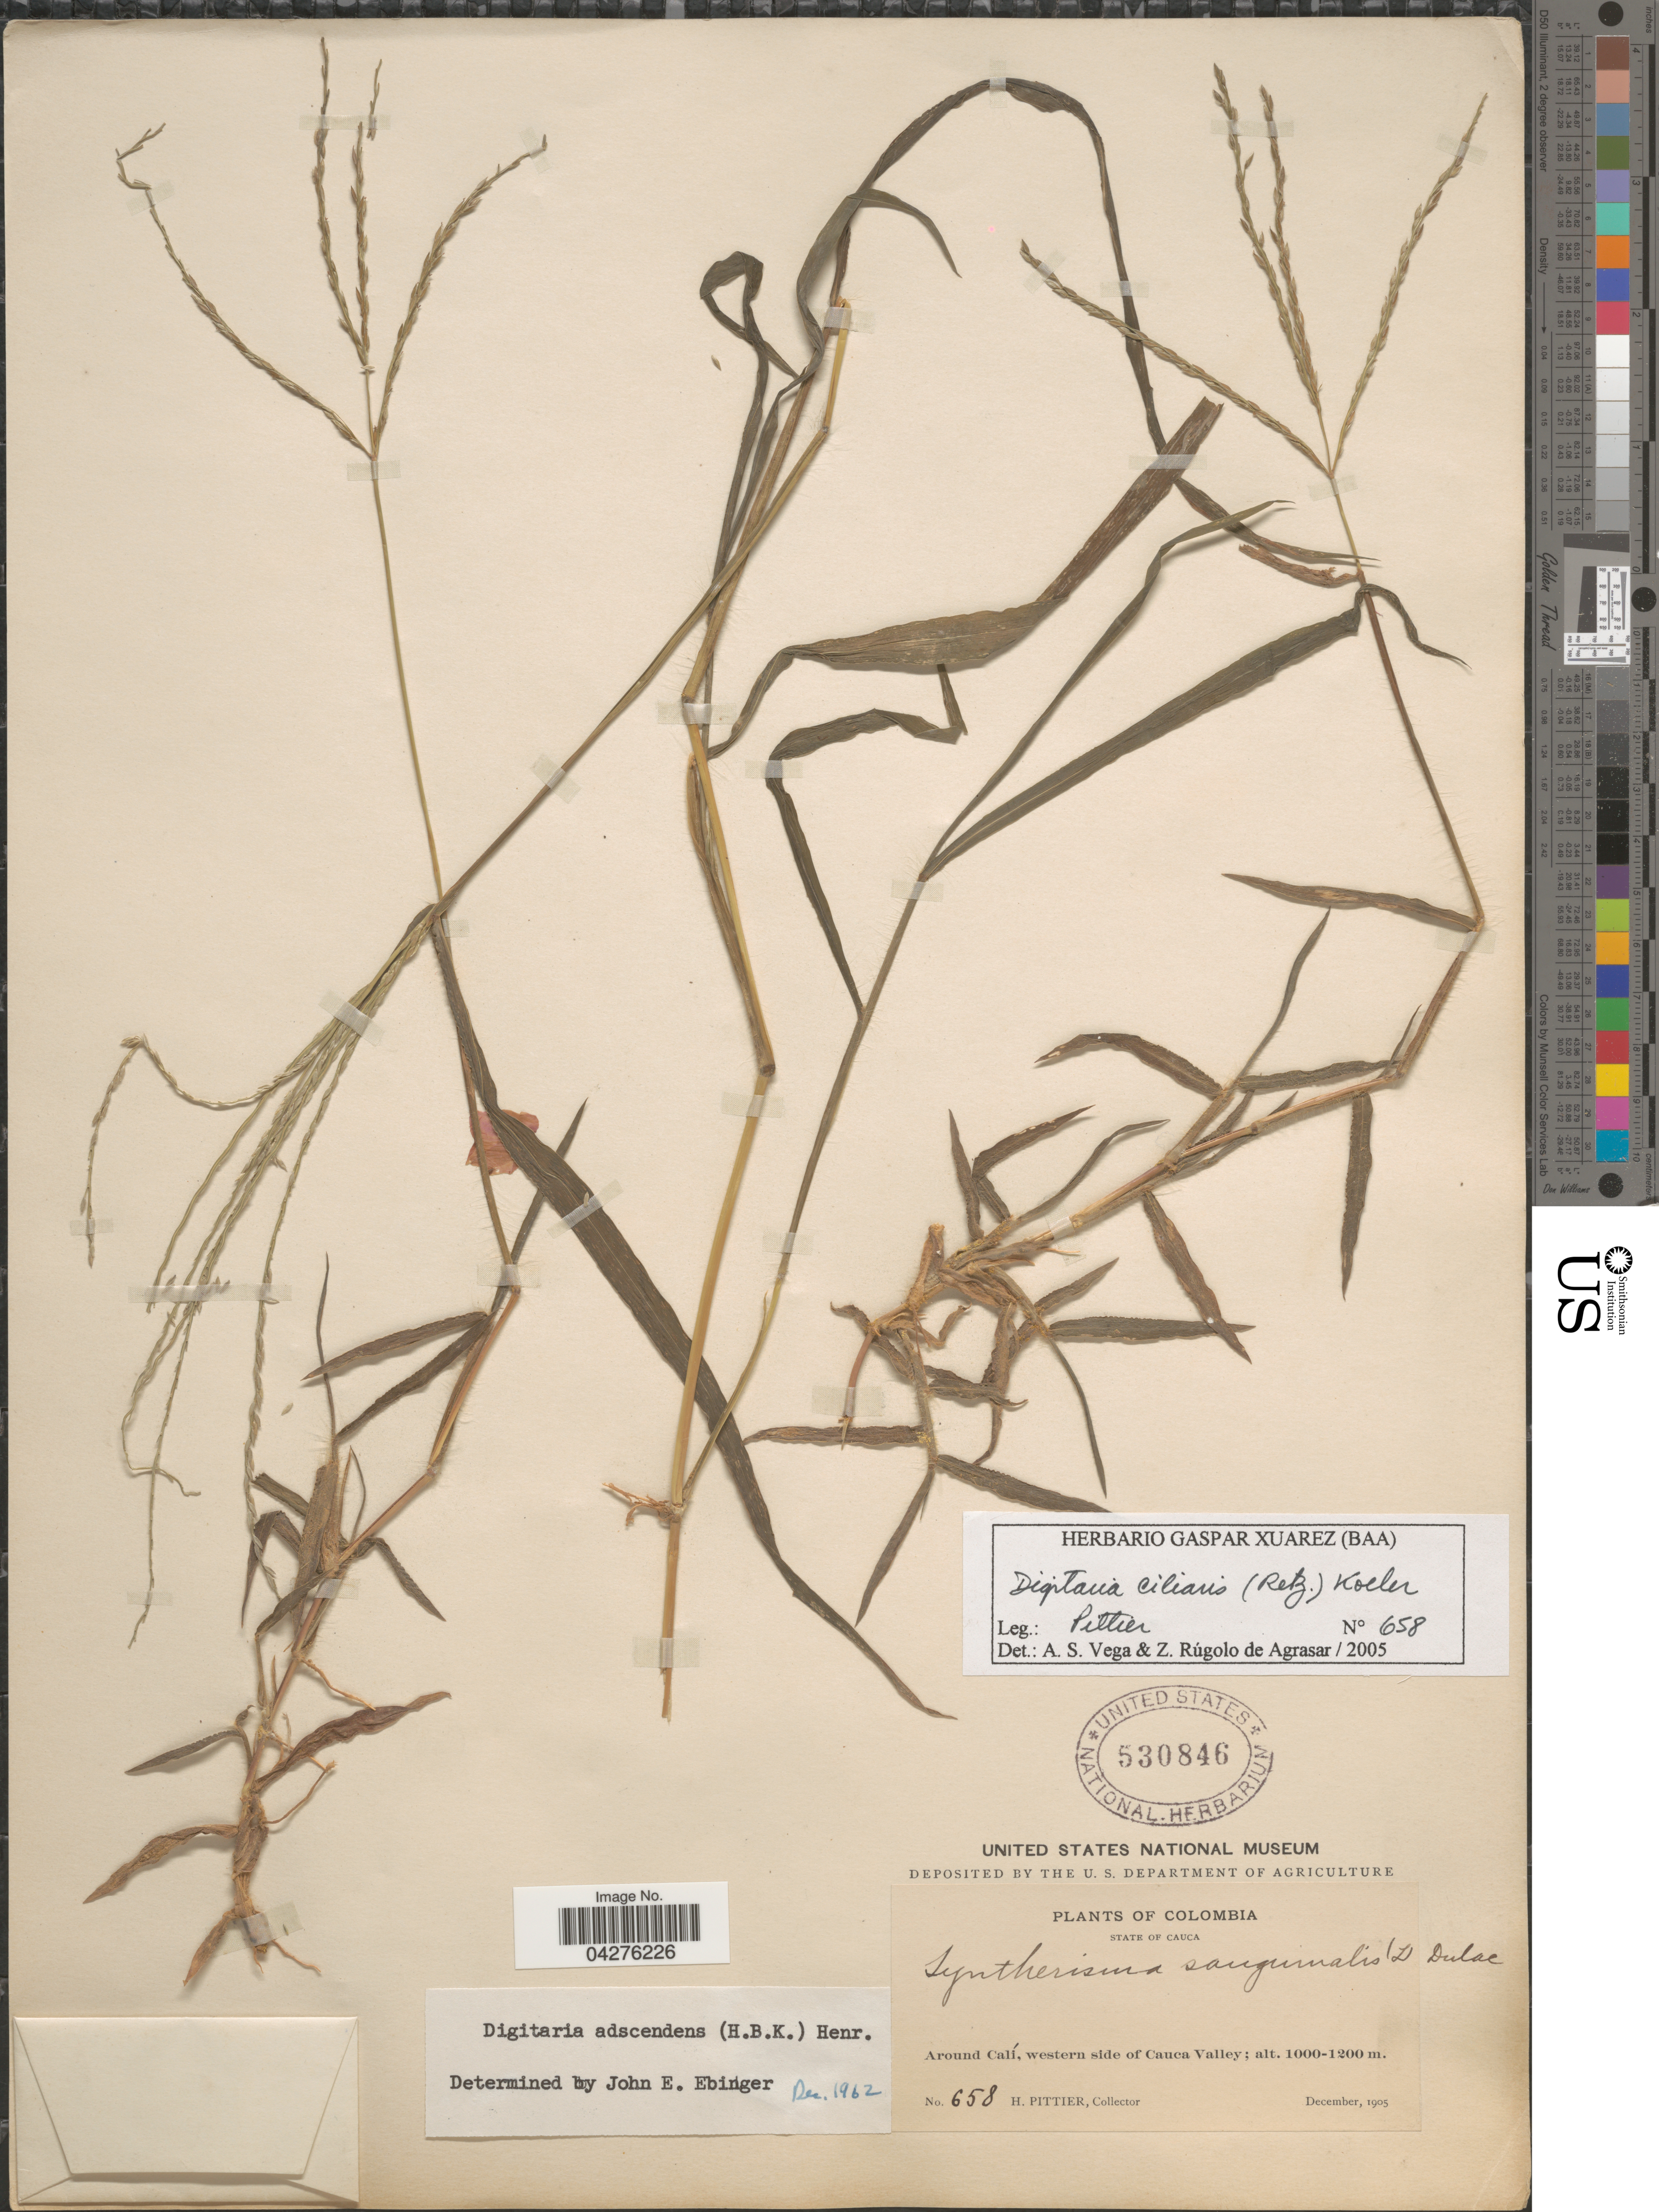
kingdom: Plantae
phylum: Tracheophyta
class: Liliopsida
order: Poales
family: Poaceae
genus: Digitaria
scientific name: Digitaria ciliaris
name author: (Retz.) Koeler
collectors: H. F. Pittier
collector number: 658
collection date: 1905-12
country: Colombia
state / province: Cauca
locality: Around Calí, western side of Cauca Valley.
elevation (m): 1000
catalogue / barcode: US 530846